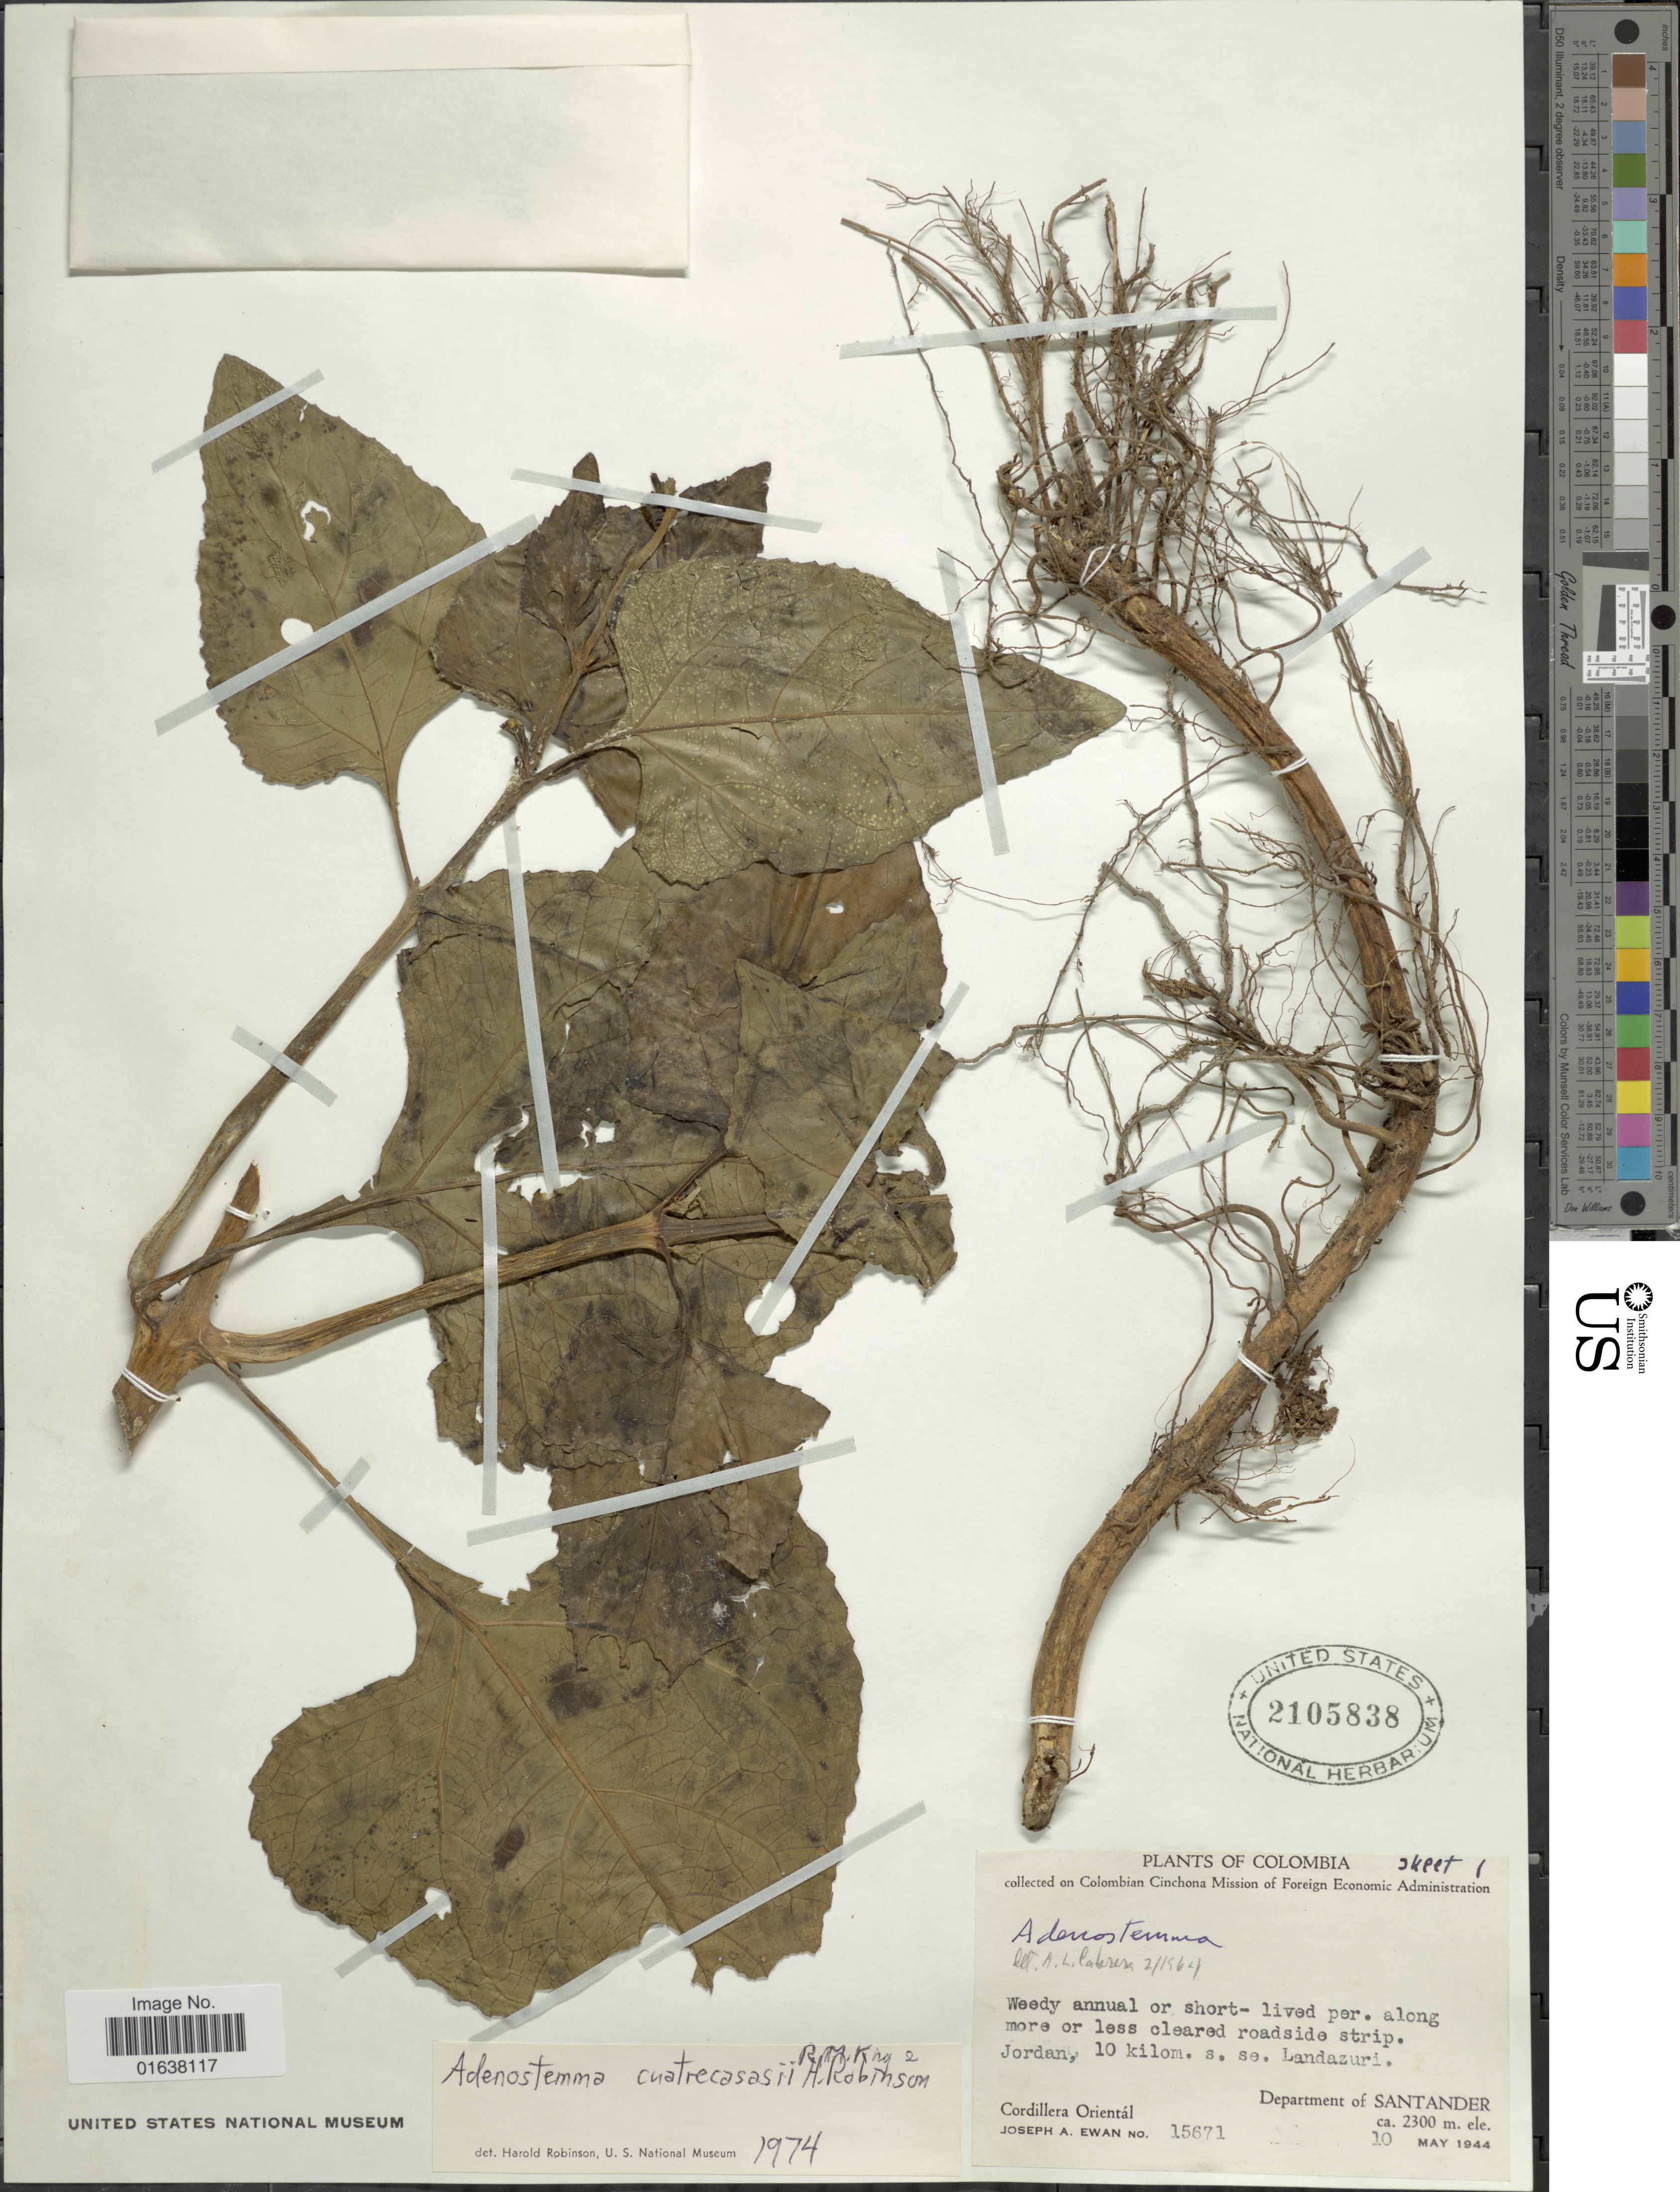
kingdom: Plantae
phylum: Tracheophyta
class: Magnoliopsida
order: Asterales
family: Asteraceae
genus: Adenostemma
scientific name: Adenostemma cuatrecasasii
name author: R.M. King & H. Rob.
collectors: J. A. Ewan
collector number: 15671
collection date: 1944-05-10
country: Colombia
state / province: Santander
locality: Jordan, 10 kilom. s. se. Lnadazuri. Cordillera Oriental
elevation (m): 2300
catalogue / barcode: US 2105838